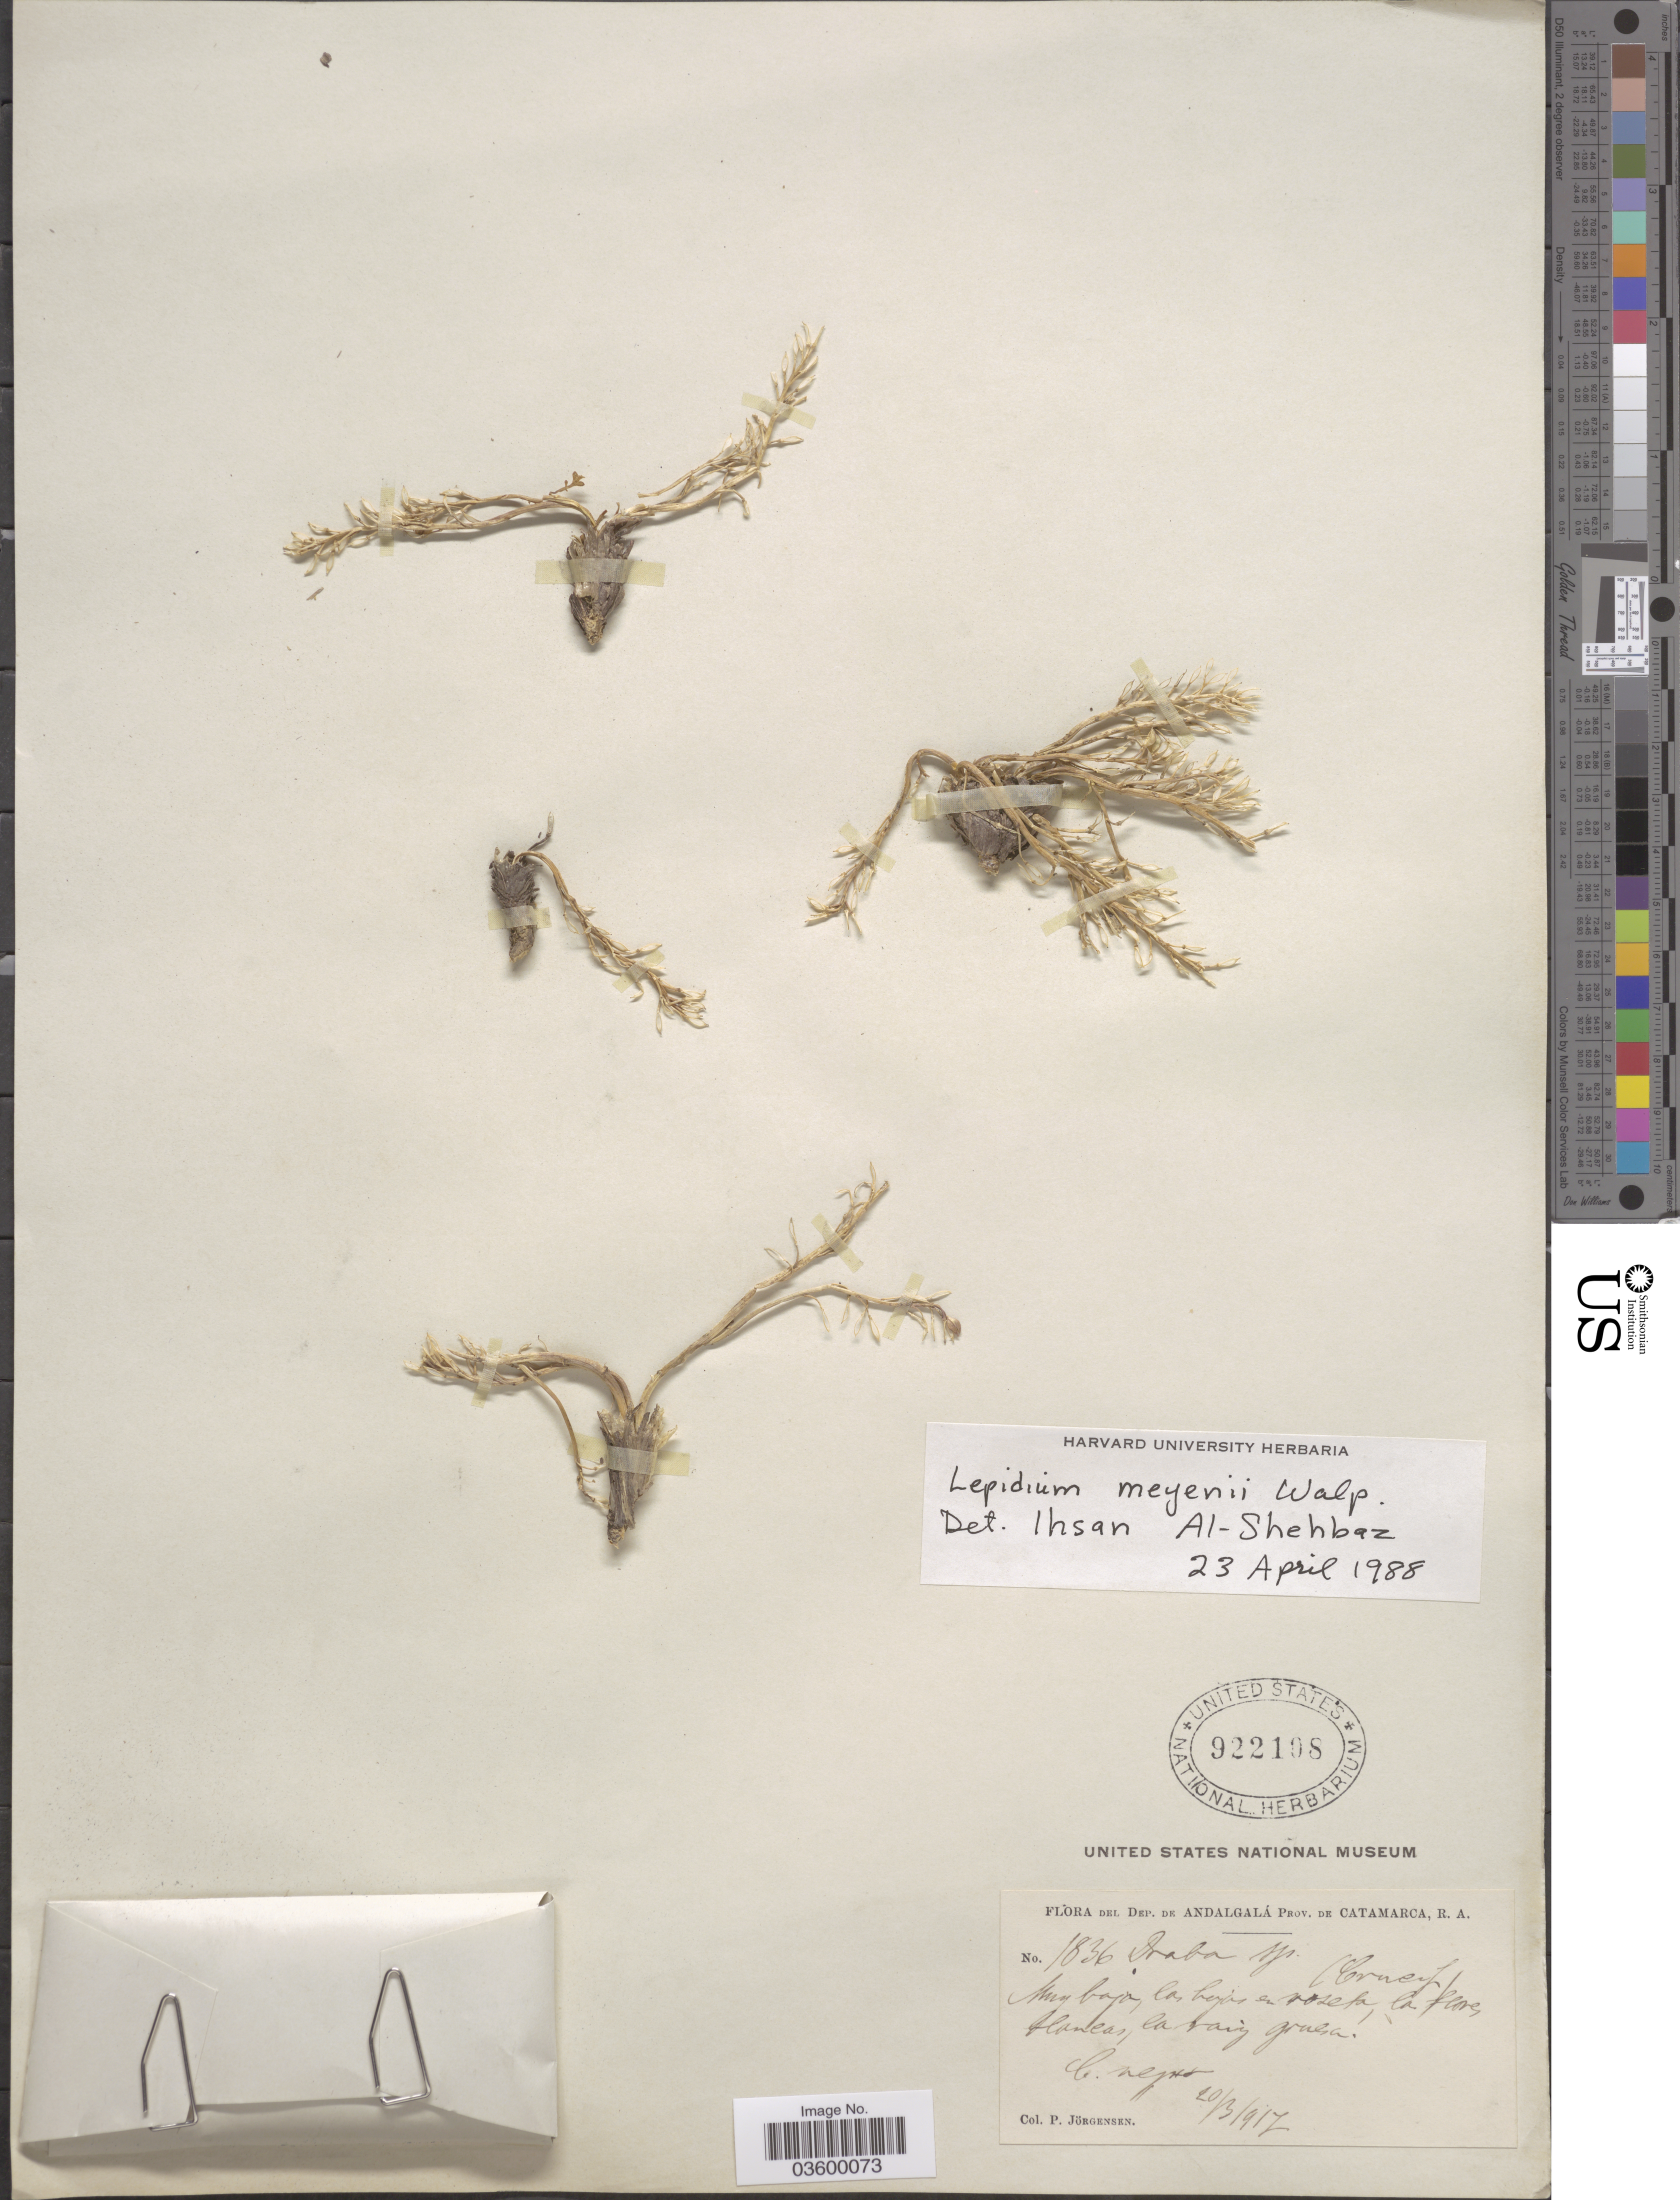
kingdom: Plantae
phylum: Tracheophyta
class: Magnoliopsida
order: Brassicales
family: Brassicaceae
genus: Lepidium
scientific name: Lepidium meyenii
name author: Walp.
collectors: P. Jörgensen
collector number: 1836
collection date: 1917-03-20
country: Argentina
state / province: Catamarca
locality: Dep. de Andalgalá. C. Negro.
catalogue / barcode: US 922108